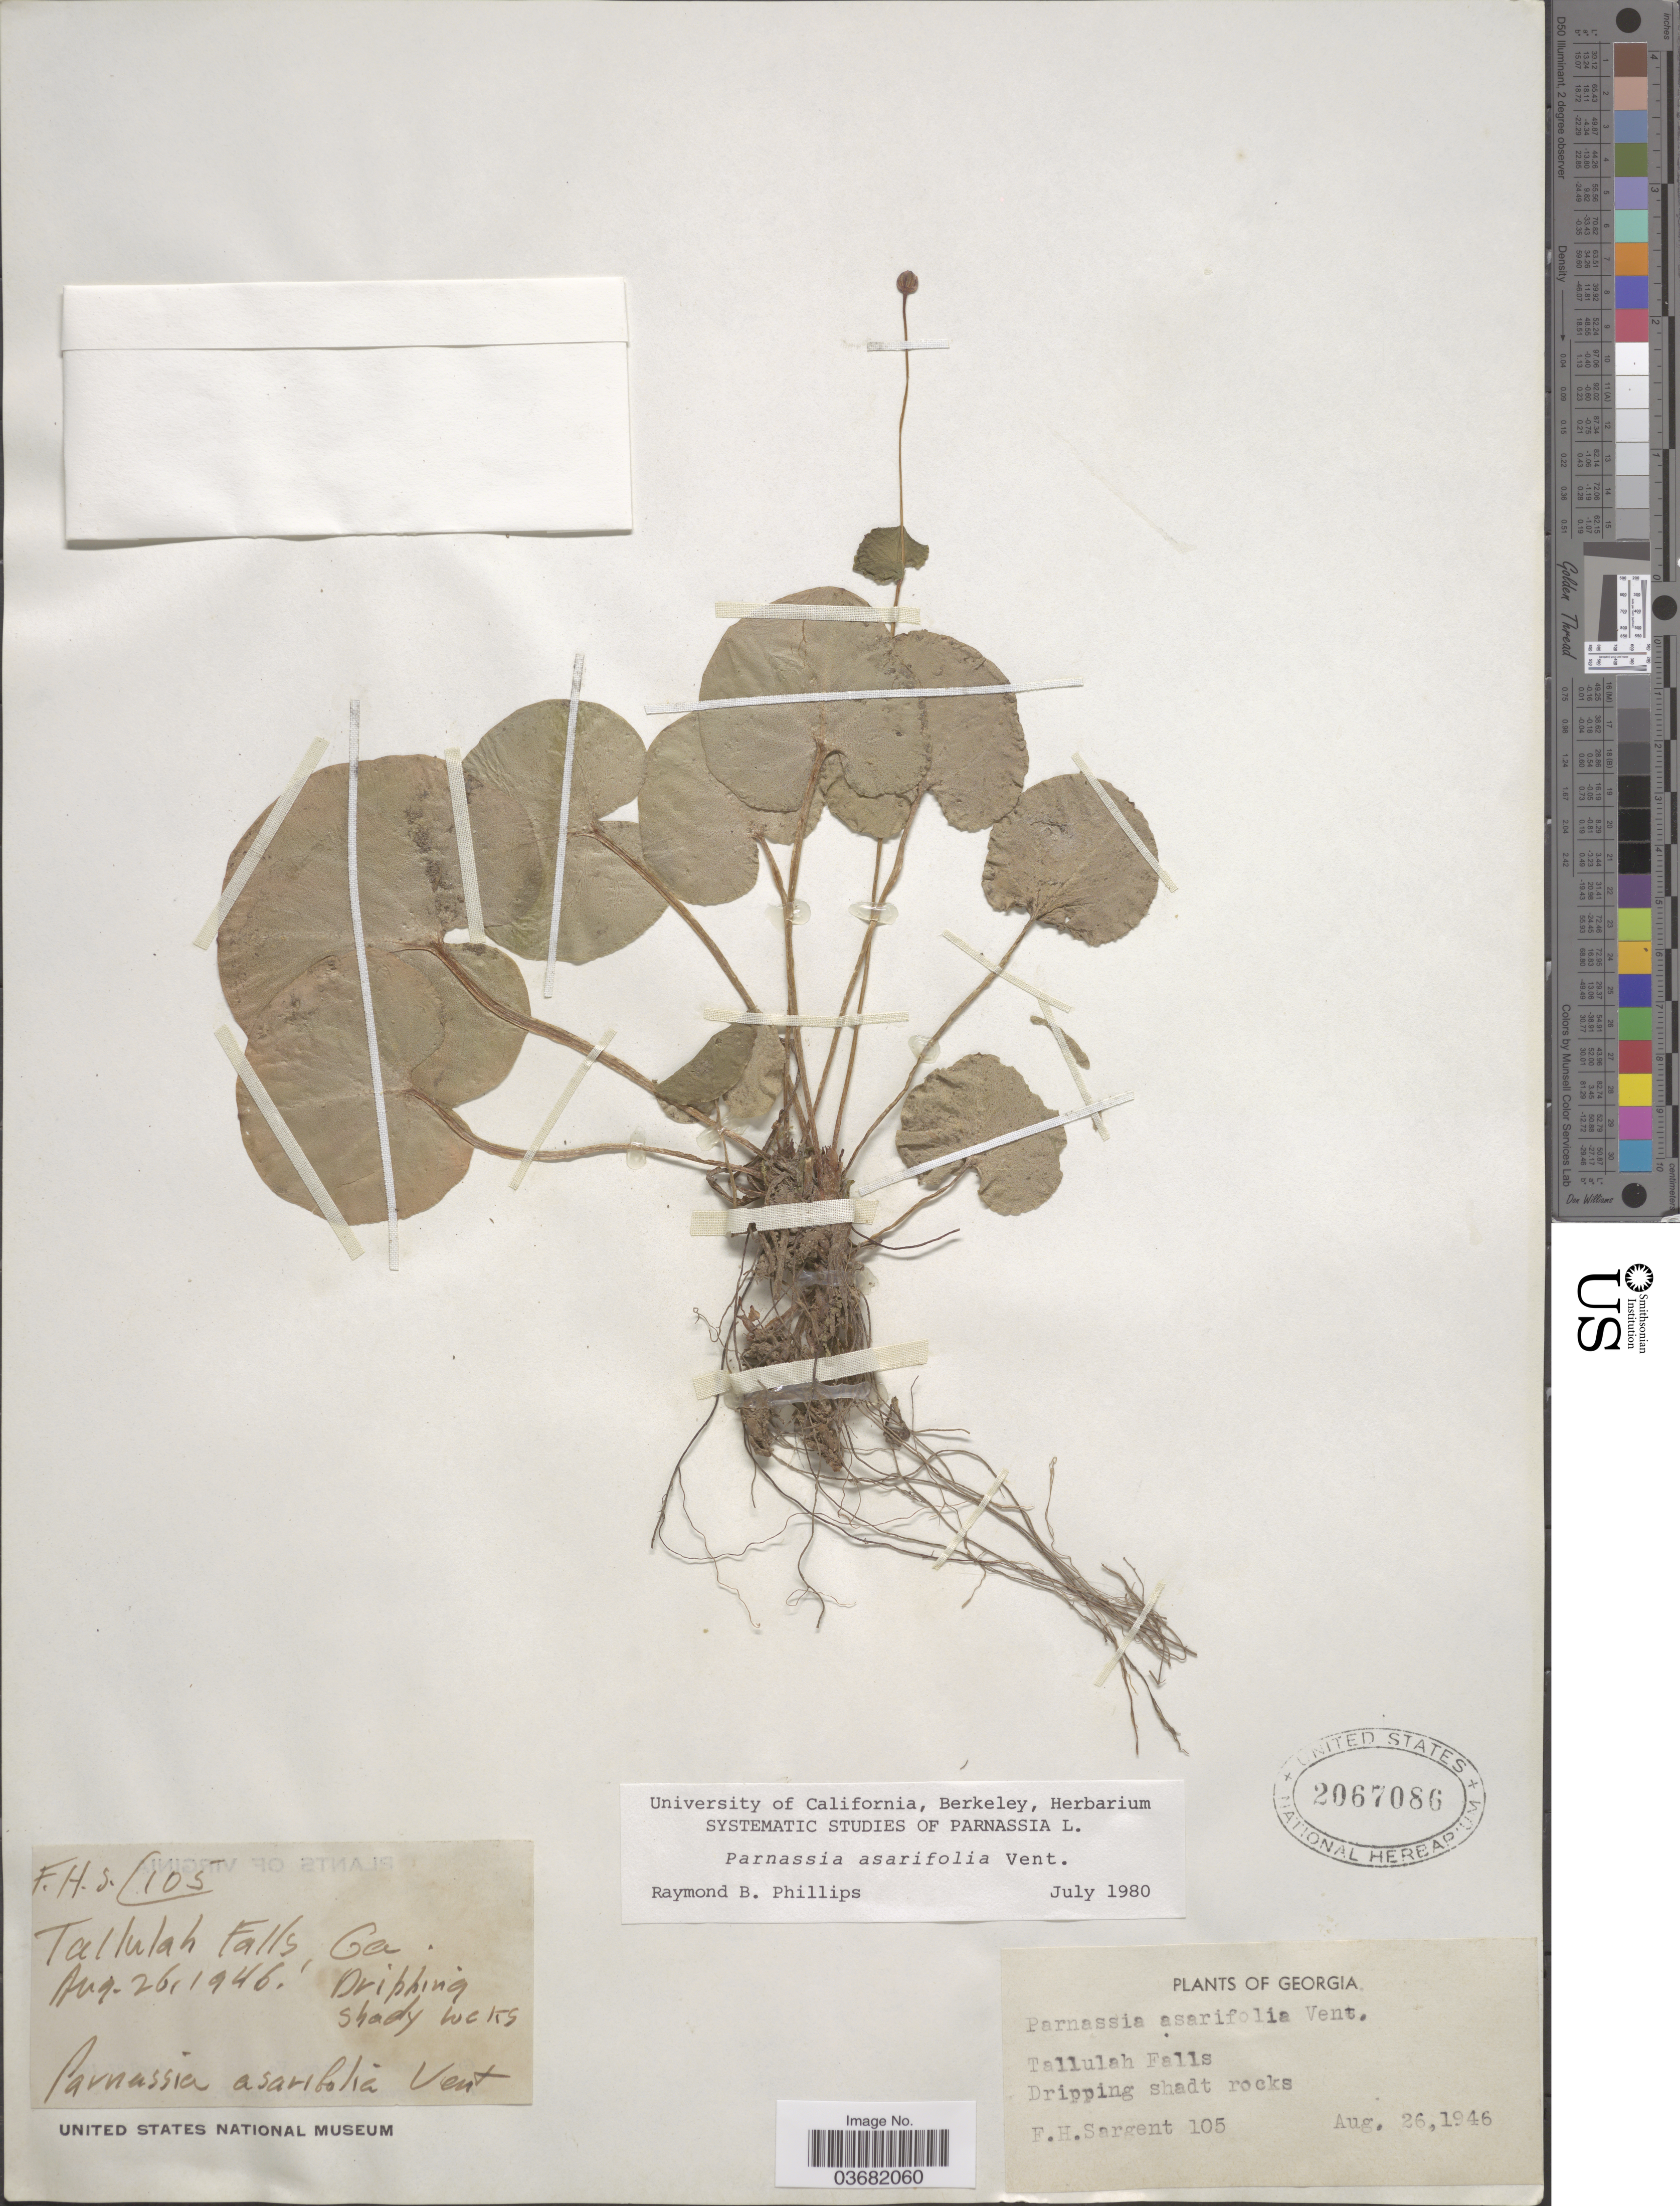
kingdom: Plantae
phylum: Tracheophyta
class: Magnoliopsida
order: Celastrales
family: Parnassiaceae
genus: Parnassia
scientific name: Parnassia asarifolia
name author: Vent.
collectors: F. H. Sargent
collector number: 105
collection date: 1946-08-26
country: United States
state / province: Georgia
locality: Tallulah Falls.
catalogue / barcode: US 2067086